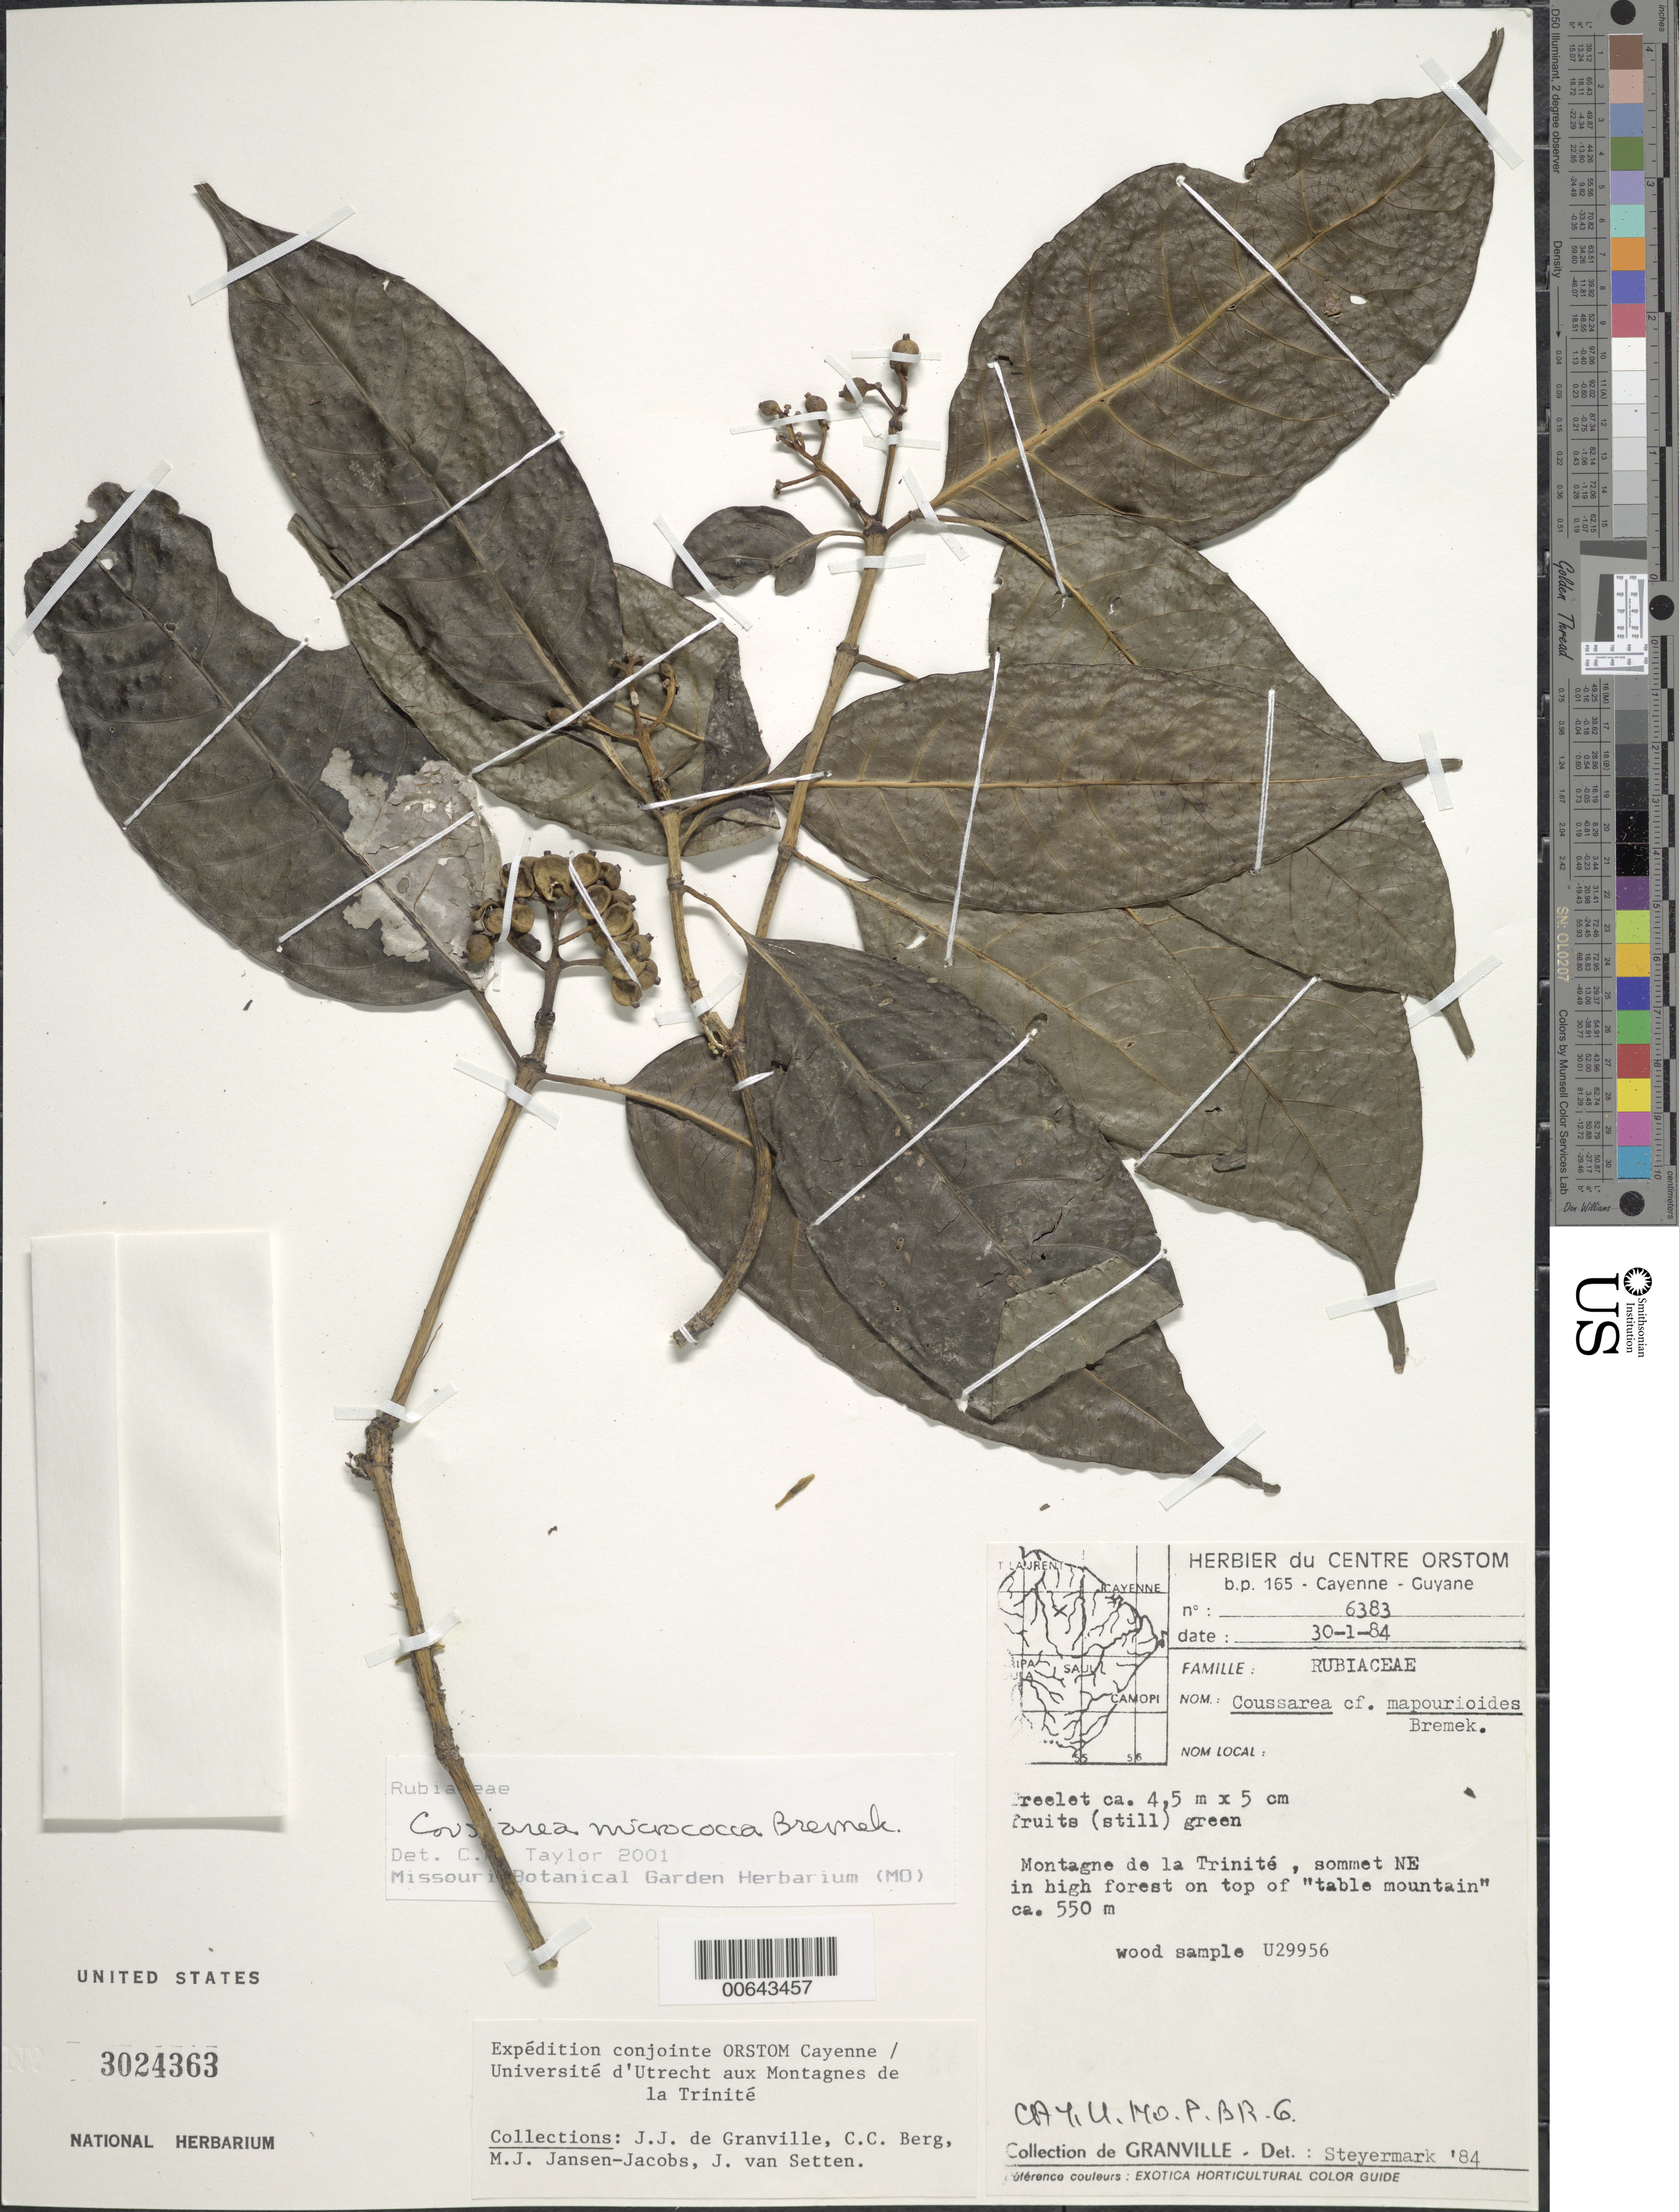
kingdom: Plantae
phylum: Tracheophyta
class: Magnoliopsida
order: Gentianales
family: Rubiaceae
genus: Coussarea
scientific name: Coussarea micrococca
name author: Bremek.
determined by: Taylor, Charlotte M.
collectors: J.-J. de Granville, C. C. Berg, M. J. Jansen-Jacobs & J. van Setten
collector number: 6383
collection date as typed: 30-Jan-84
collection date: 1984-01-30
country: French Guiana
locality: Montagnes de la Trinité, sommet NE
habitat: High forest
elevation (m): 550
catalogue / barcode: US 3024363